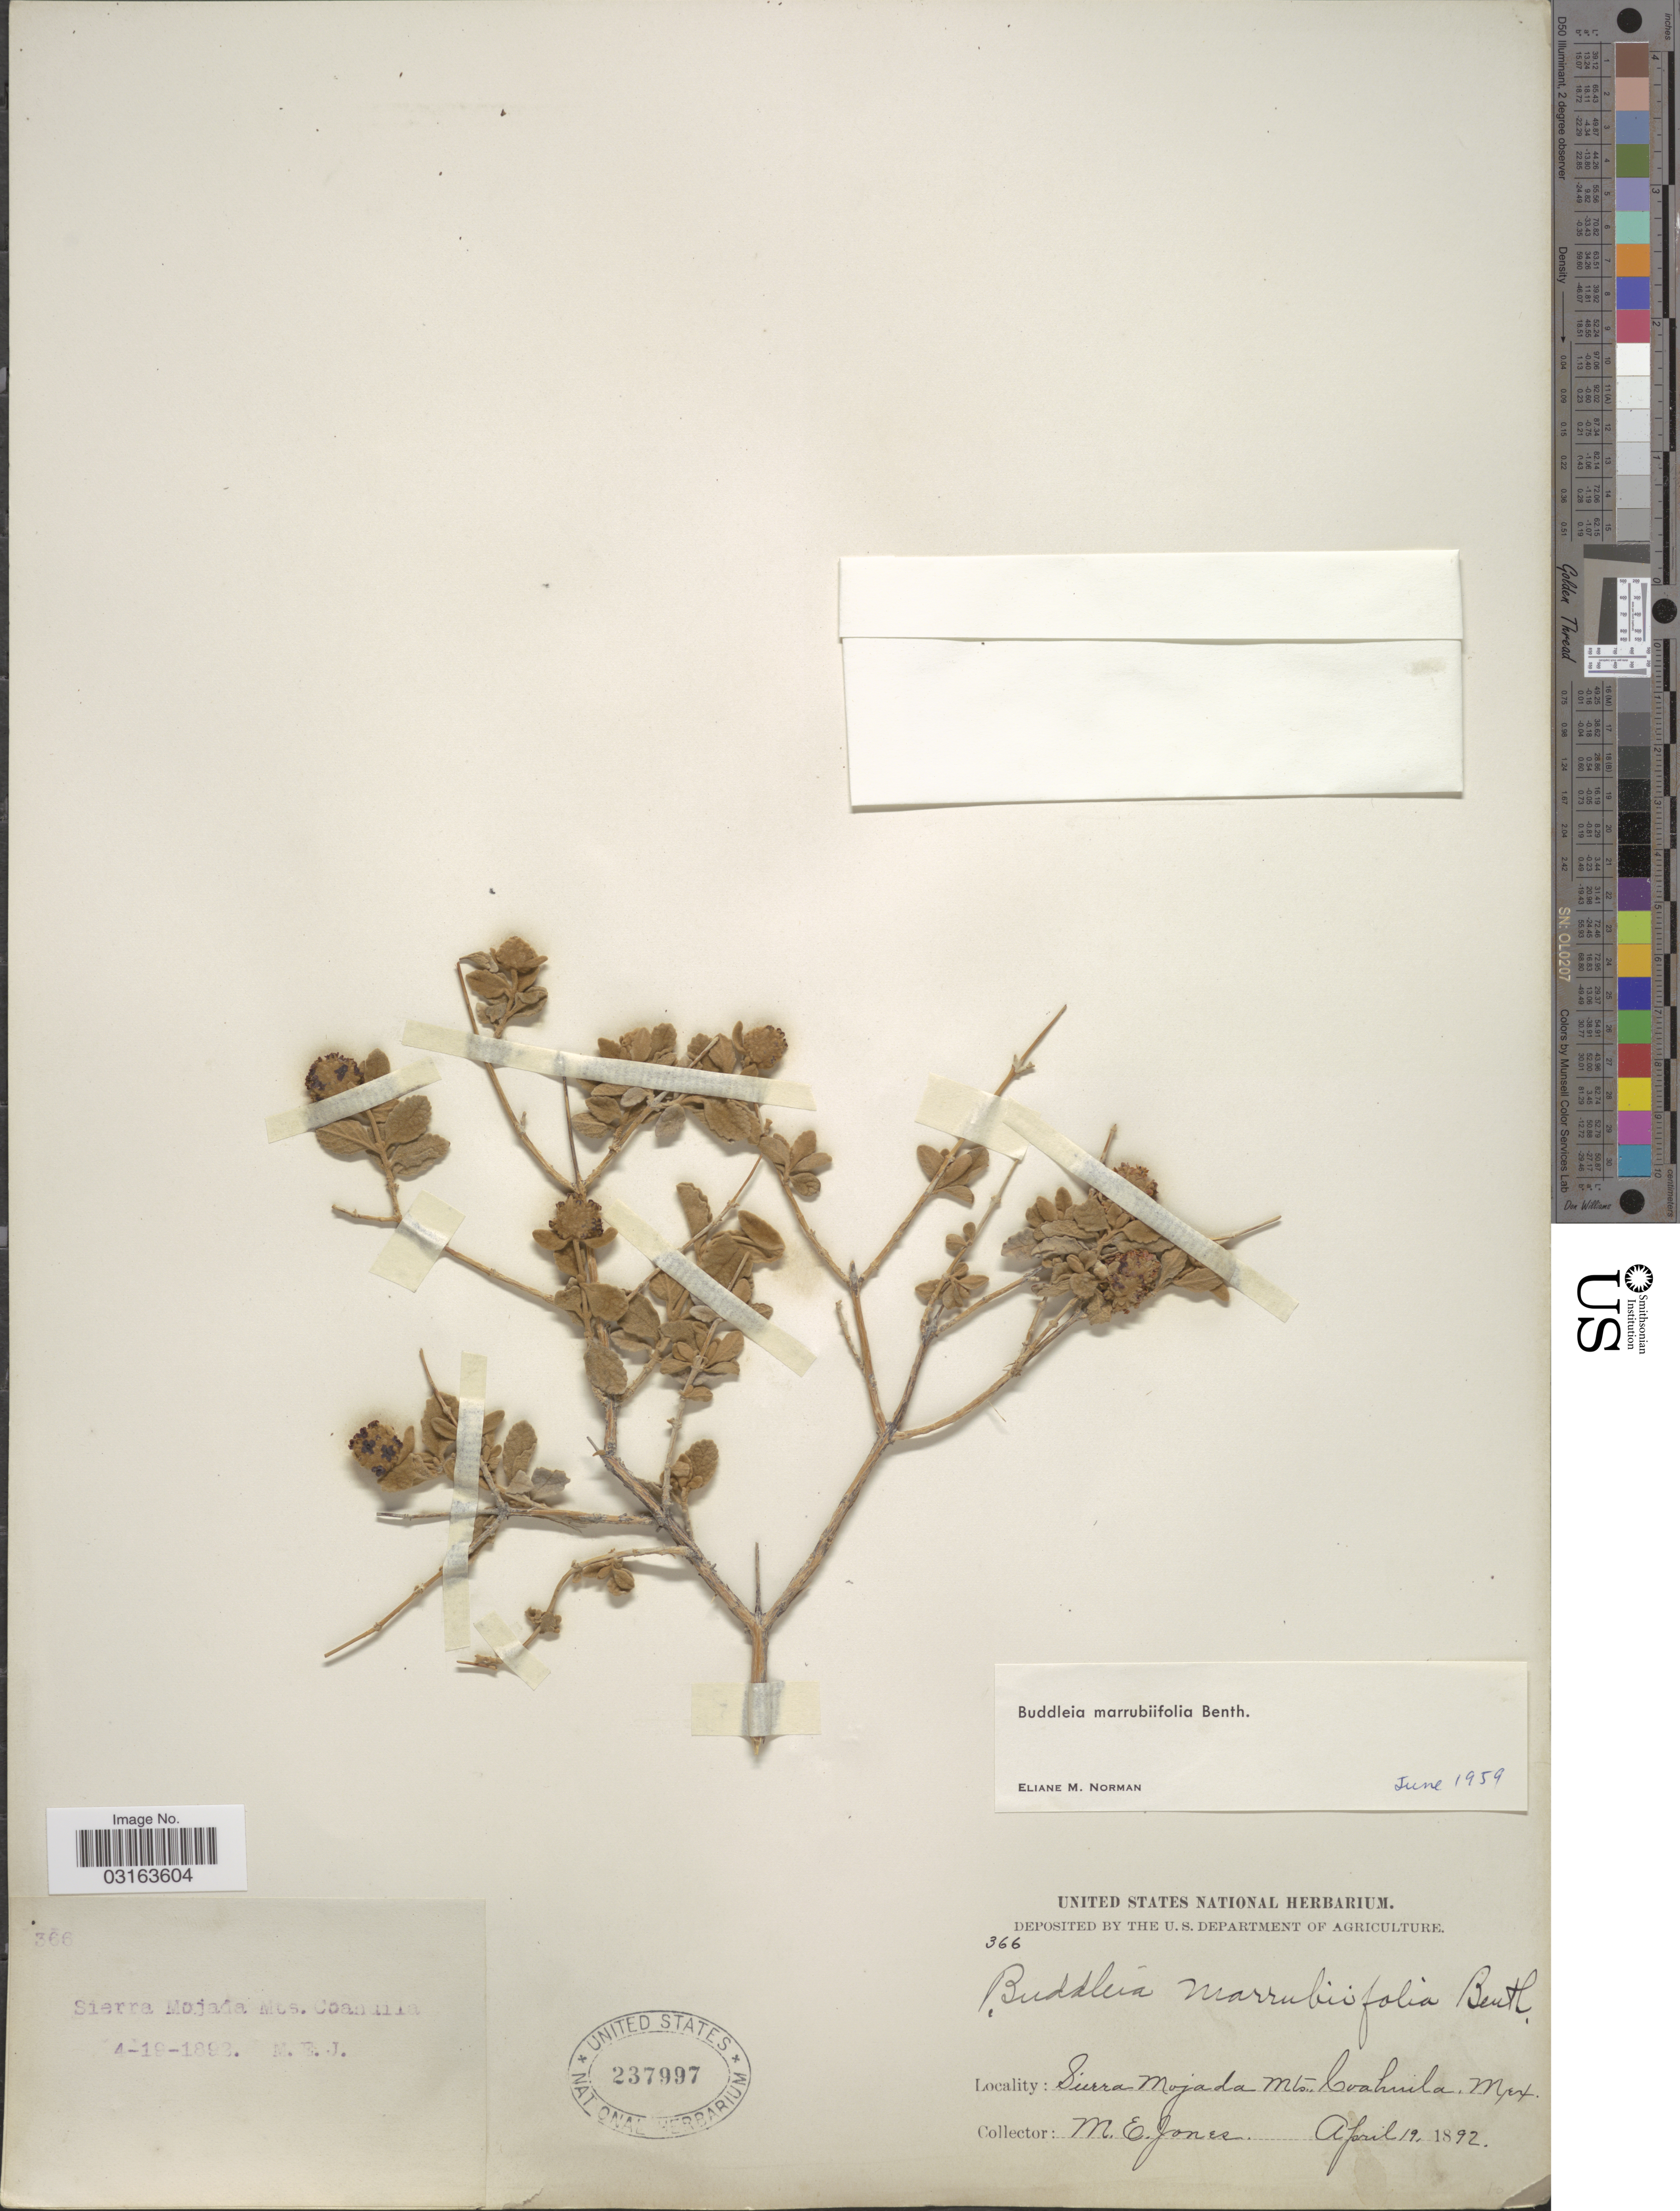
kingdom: Plantae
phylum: Tracheophyta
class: Magnoliopsida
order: Lamiales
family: Scrophulariaceae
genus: Buddleja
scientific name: Buddleja marrubiifolia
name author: Benth.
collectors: M. E. Jones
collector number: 366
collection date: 1892-04-19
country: Mexico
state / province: Coahuila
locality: Sierra Mojada Mts.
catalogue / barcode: US 237997